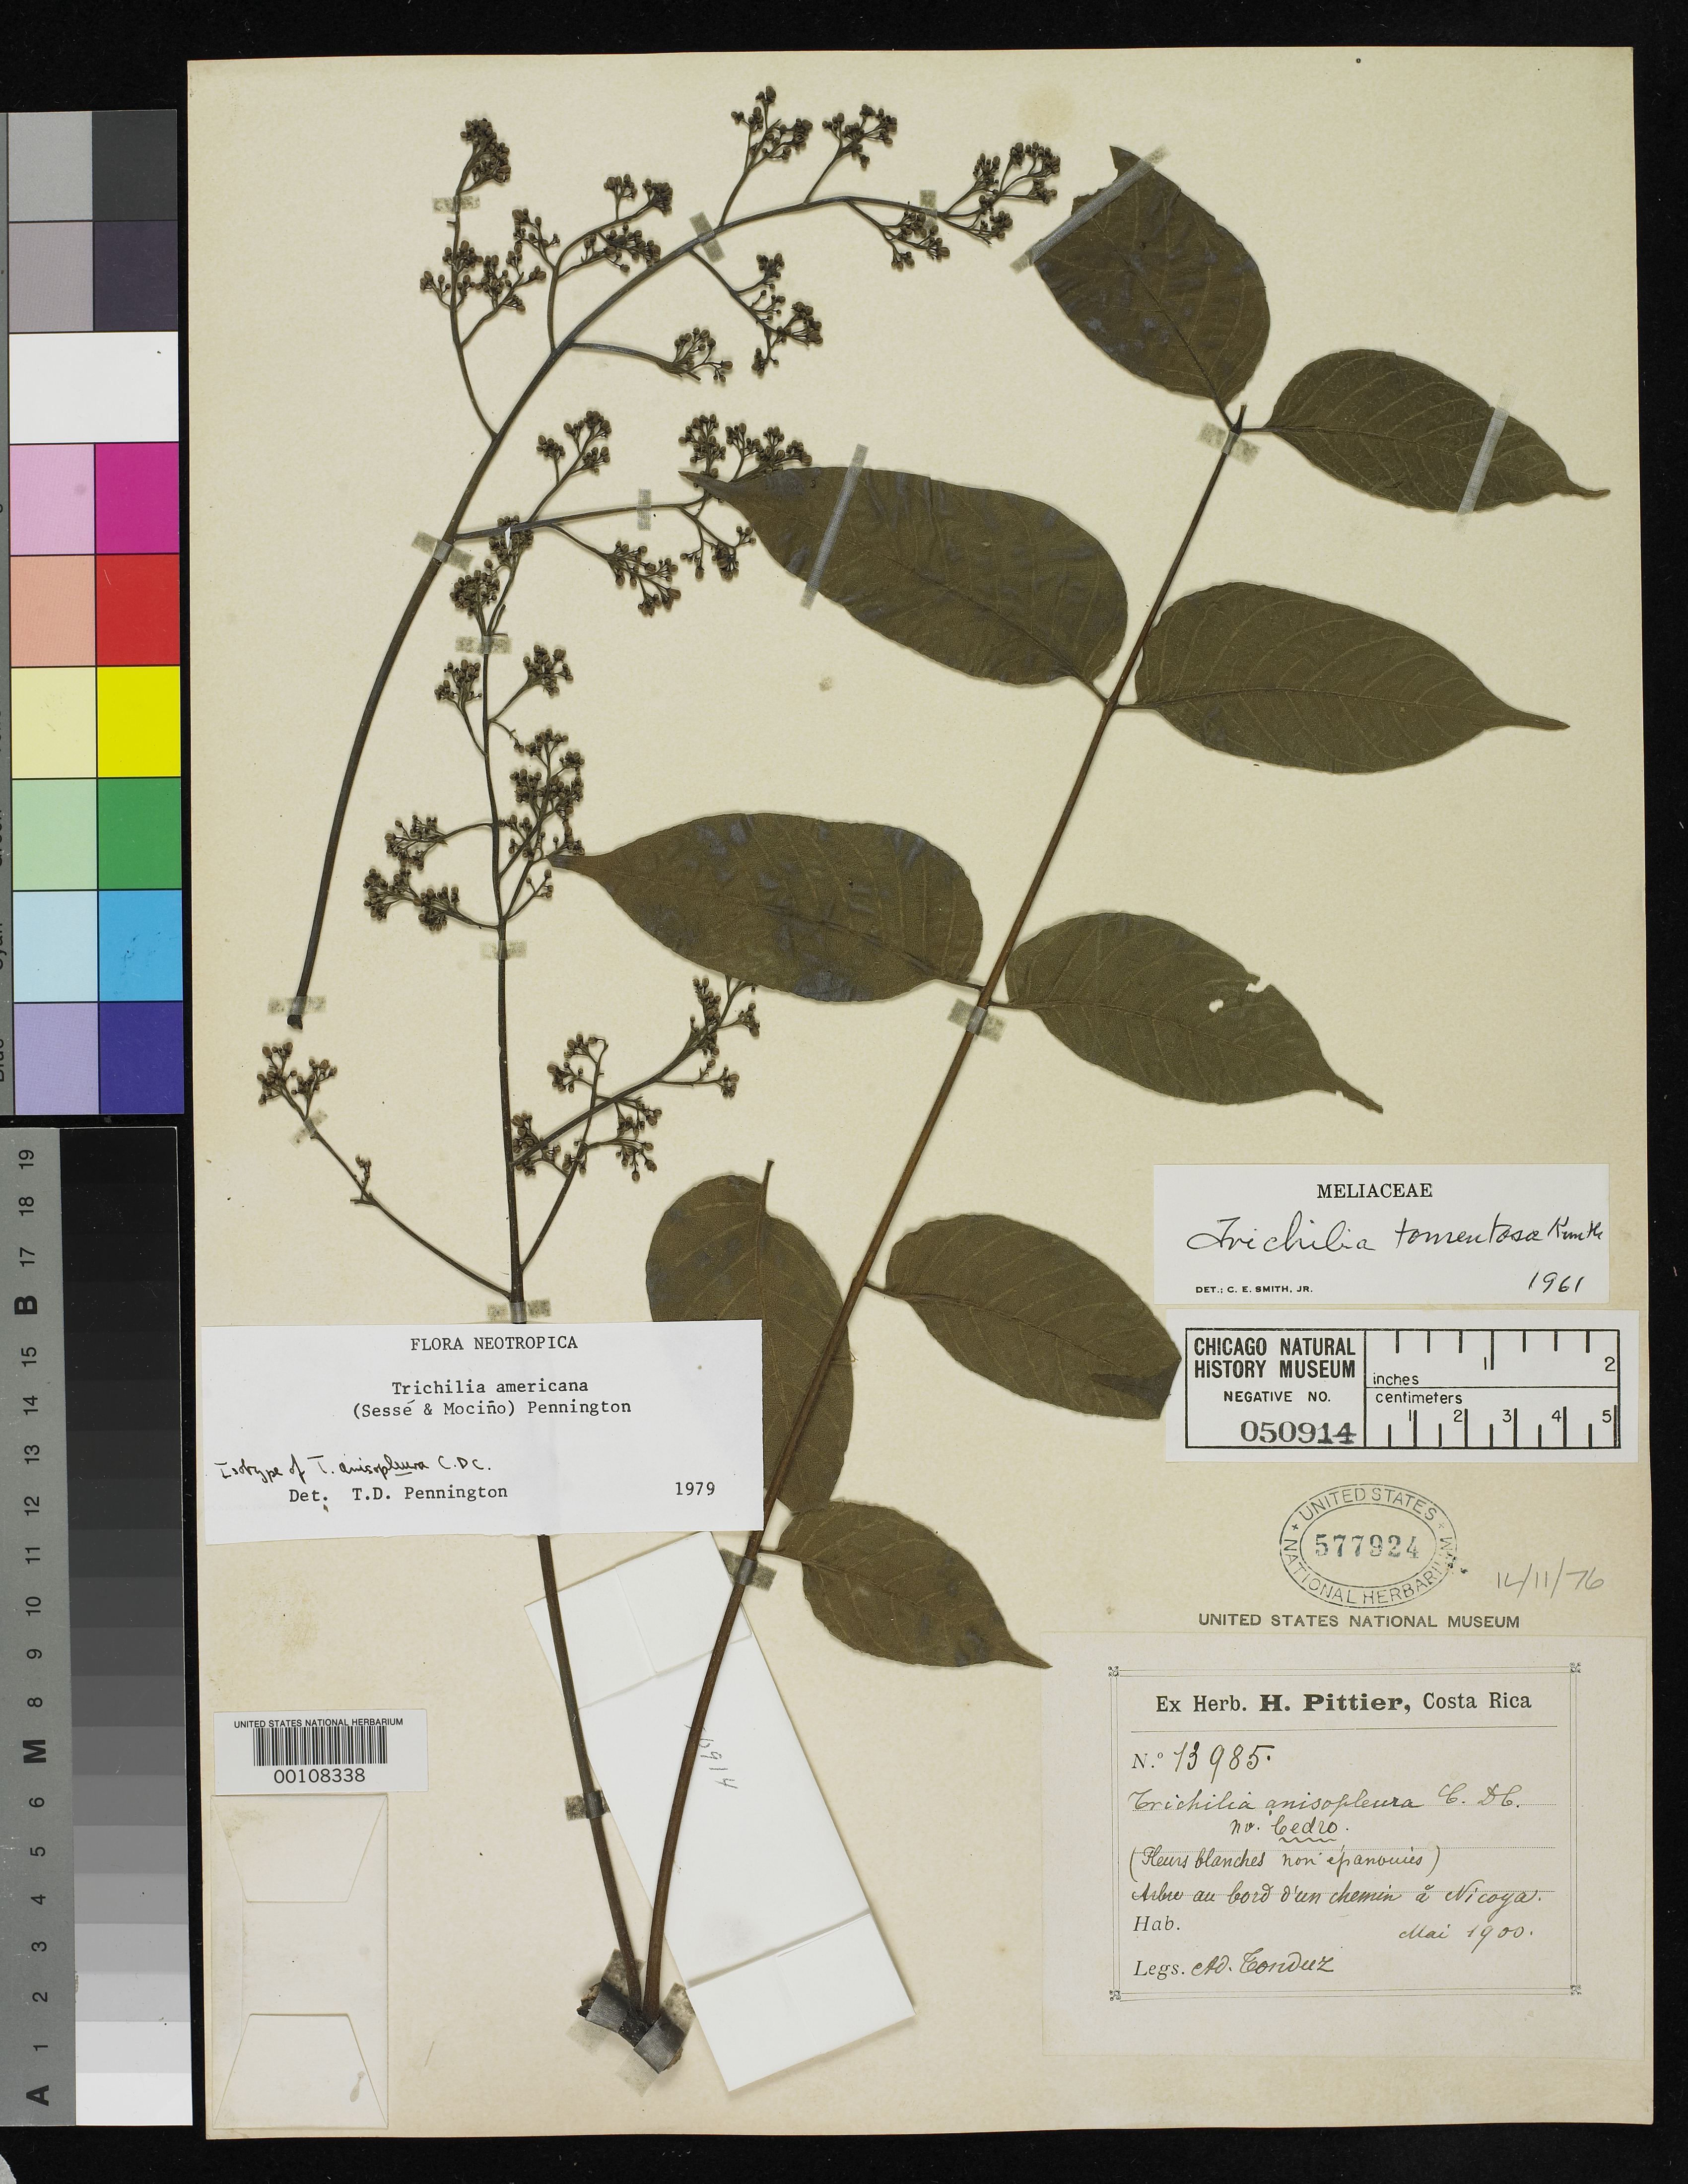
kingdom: Plantae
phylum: Tracheophyta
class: Magnoliopsida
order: Sapindales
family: Meliaceae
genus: Trichilia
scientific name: Trichilia anisopleura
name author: C. DC.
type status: Isotype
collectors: A. Tonduz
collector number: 13985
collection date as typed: May 1900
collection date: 1900-05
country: Costa Rica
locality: "aux bord d'Un Chemin a Nicoya"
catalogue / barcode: US 577924